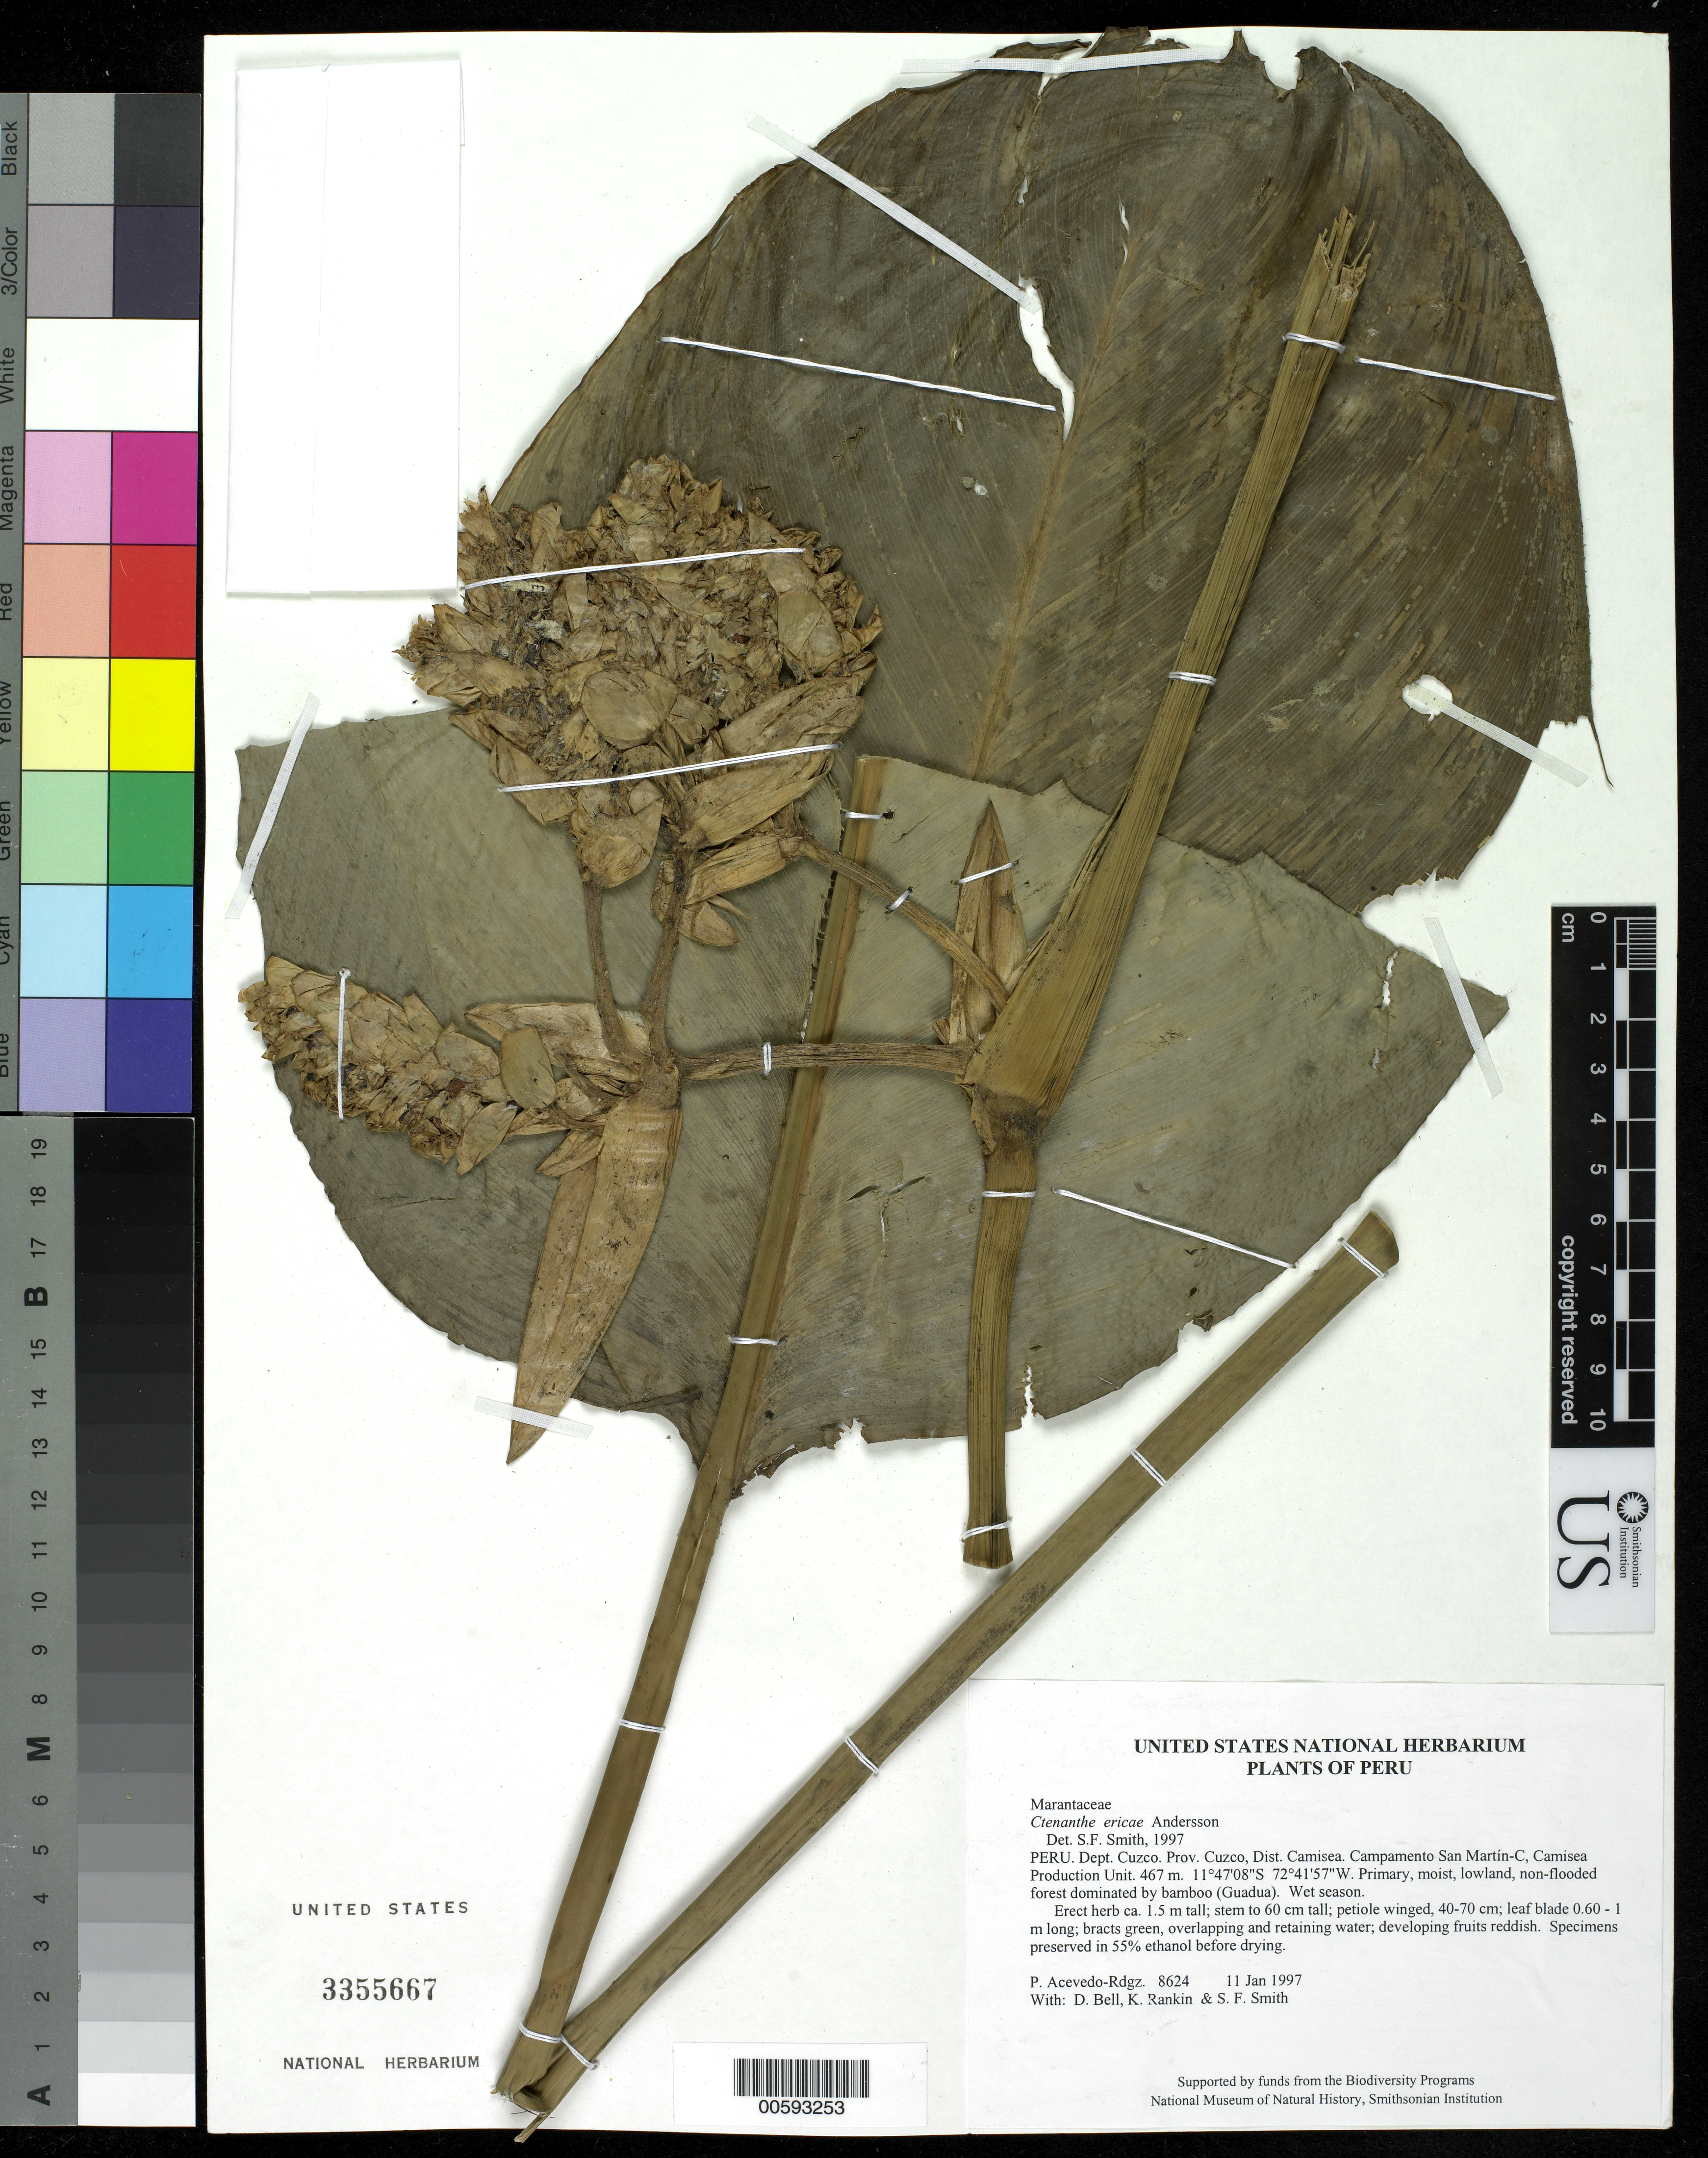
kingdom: Plantae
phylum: Tracheophyta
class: Liliopsida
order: Zingiberales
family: Marantaceae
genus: Ctenanthe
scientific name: Ctenanthe ericae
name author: L. Andersson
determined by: Smith, Stephen F., (US), NMNH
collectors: P. Acevedo-Rodr., D. A. Bell, K. Rankin & S.F. Smith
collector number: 8624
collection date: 1997-01-11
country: Peru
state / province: Cusco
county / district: Cusco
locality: Campamento San Martin-C, Camisea Production Unit, Camisea.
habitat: Primary, moist, lowland, non-flooded forest dominated by bamboo (Guadua). Wet season.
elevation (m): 467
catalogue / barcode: US 3355667